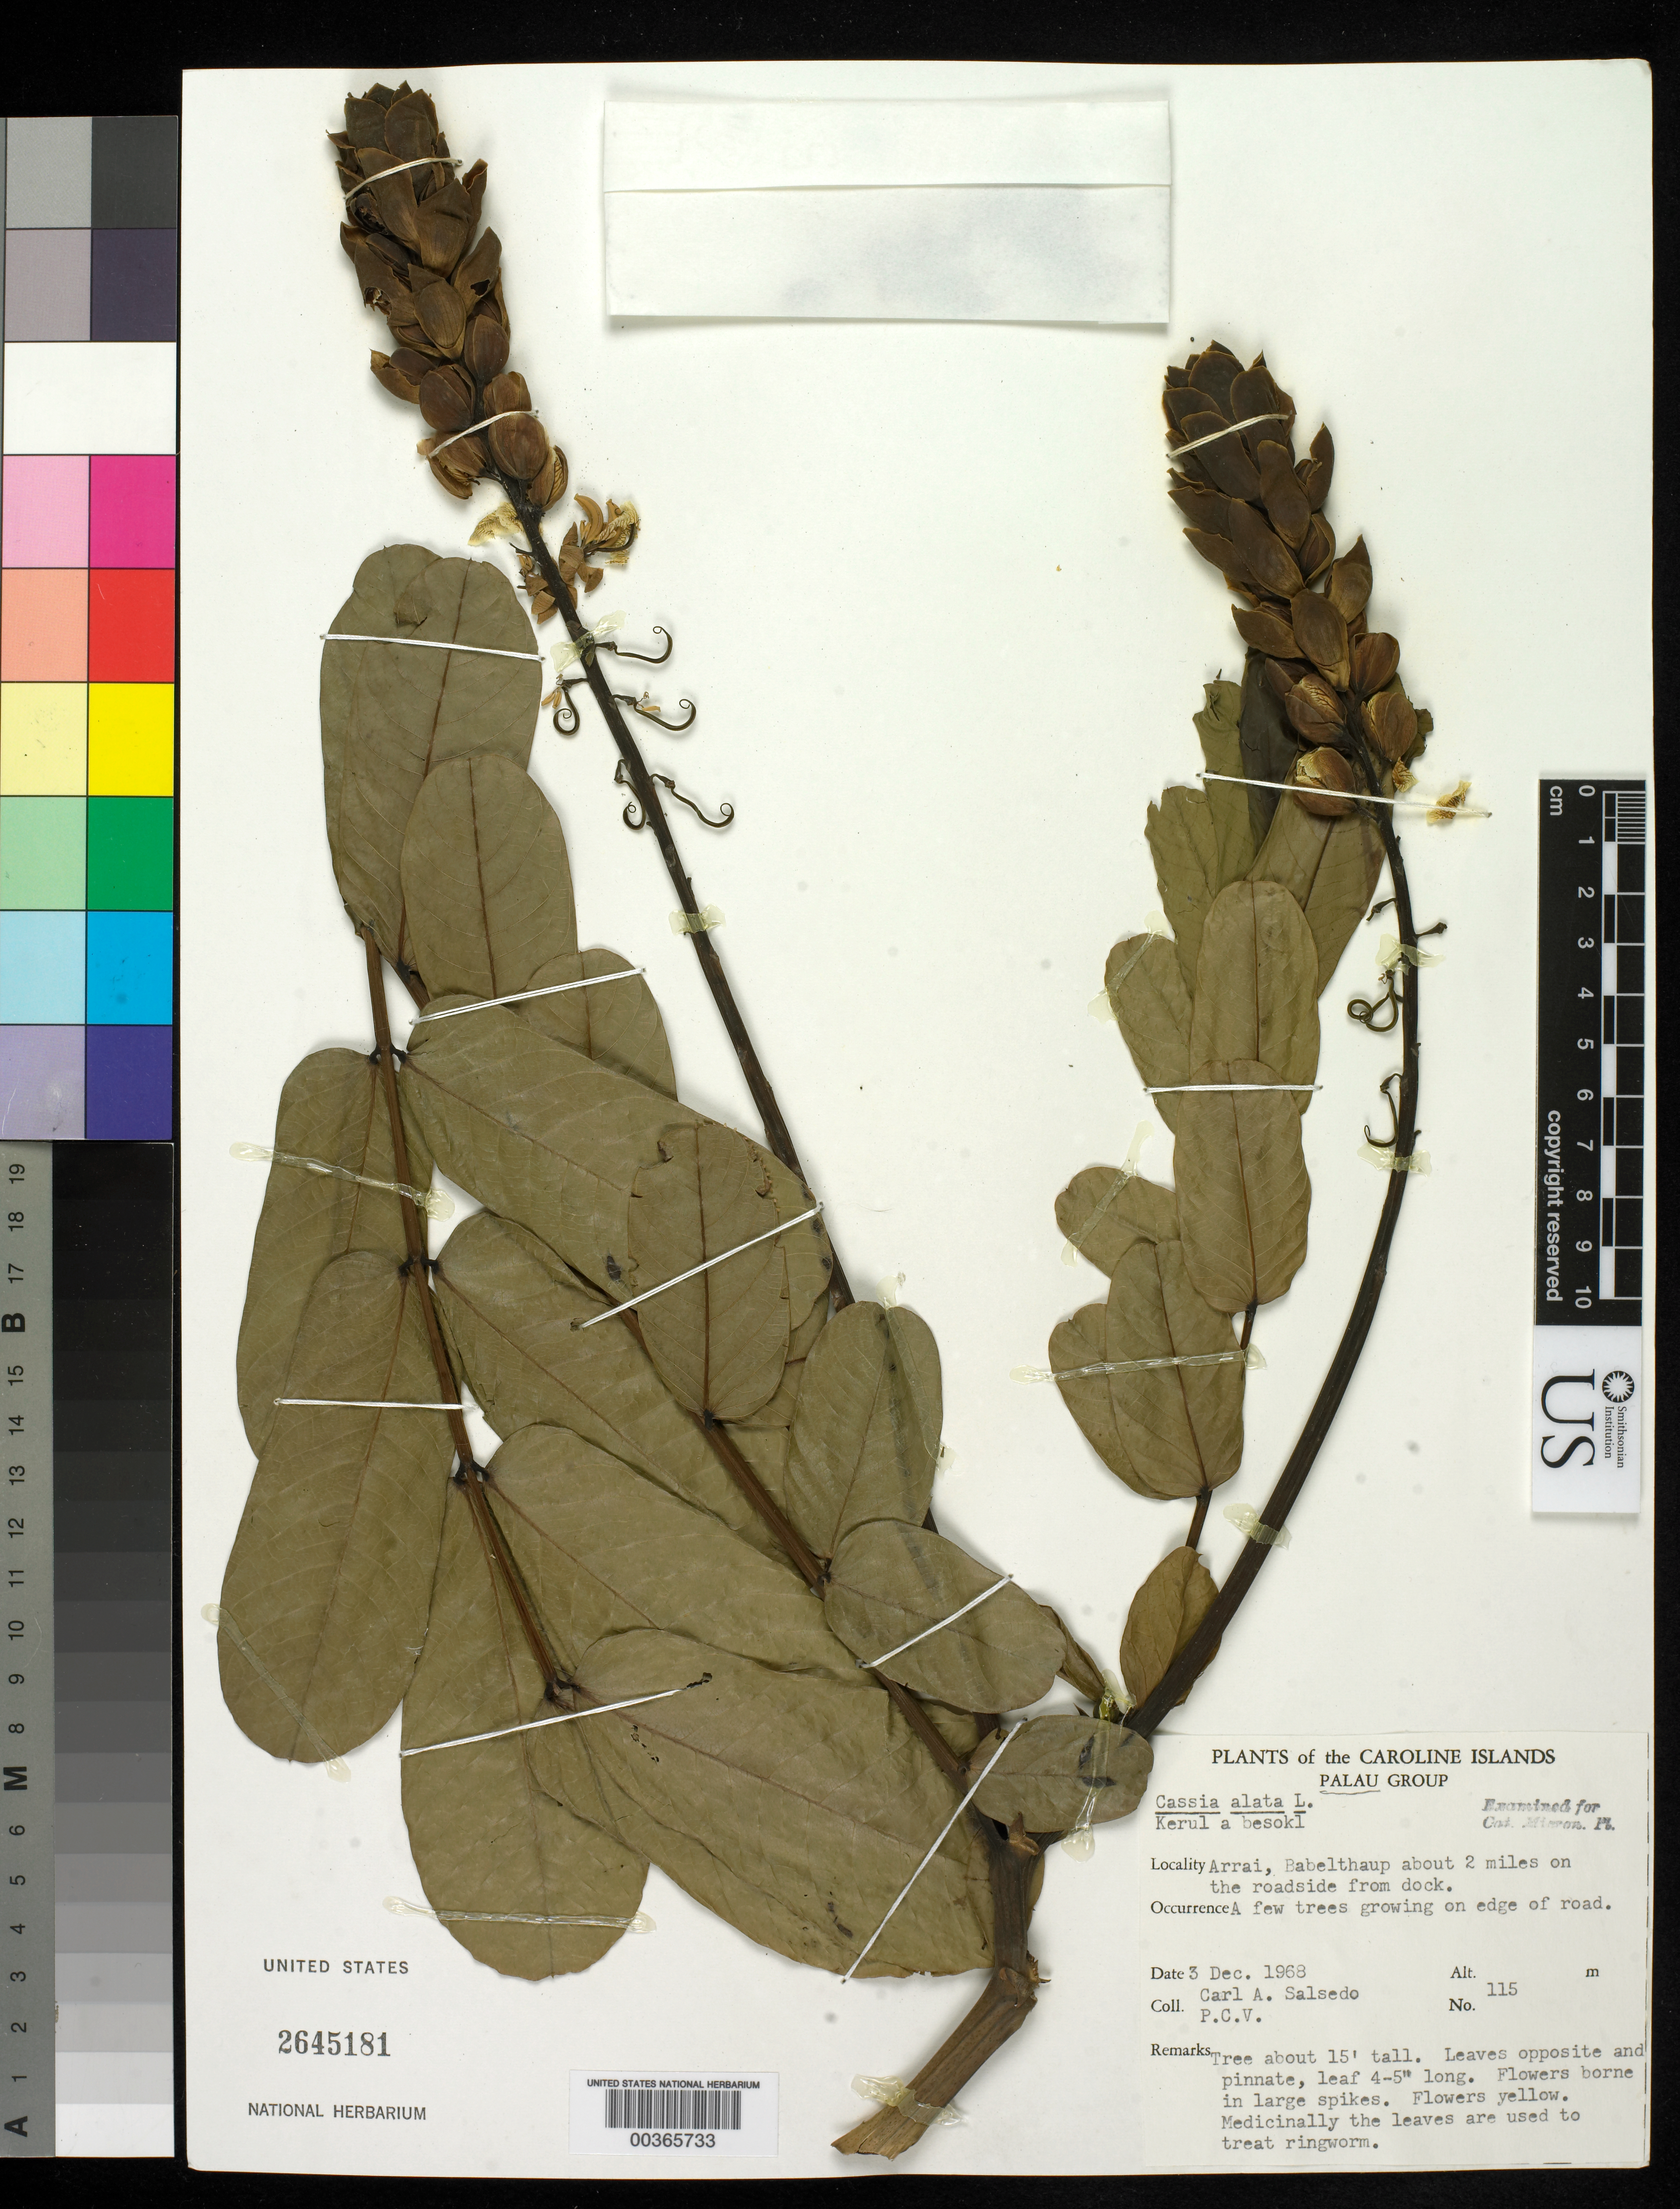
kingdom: Plantae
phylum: Tracheophyta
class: Magnoliopsida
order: Fabales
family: Fabaceae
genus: Senna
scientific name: Senna alata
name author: (L.) Roxb.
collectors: C.A. Salsedo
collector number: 115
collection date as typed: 03 Dec 1968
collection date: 1968-12-03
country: Palau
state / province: Airai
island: Babeldaob [Babelthuap]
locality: Arrai, about 2 mi on the roadside from dock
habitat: Edge of road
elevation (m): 503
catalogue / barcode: US 2645181